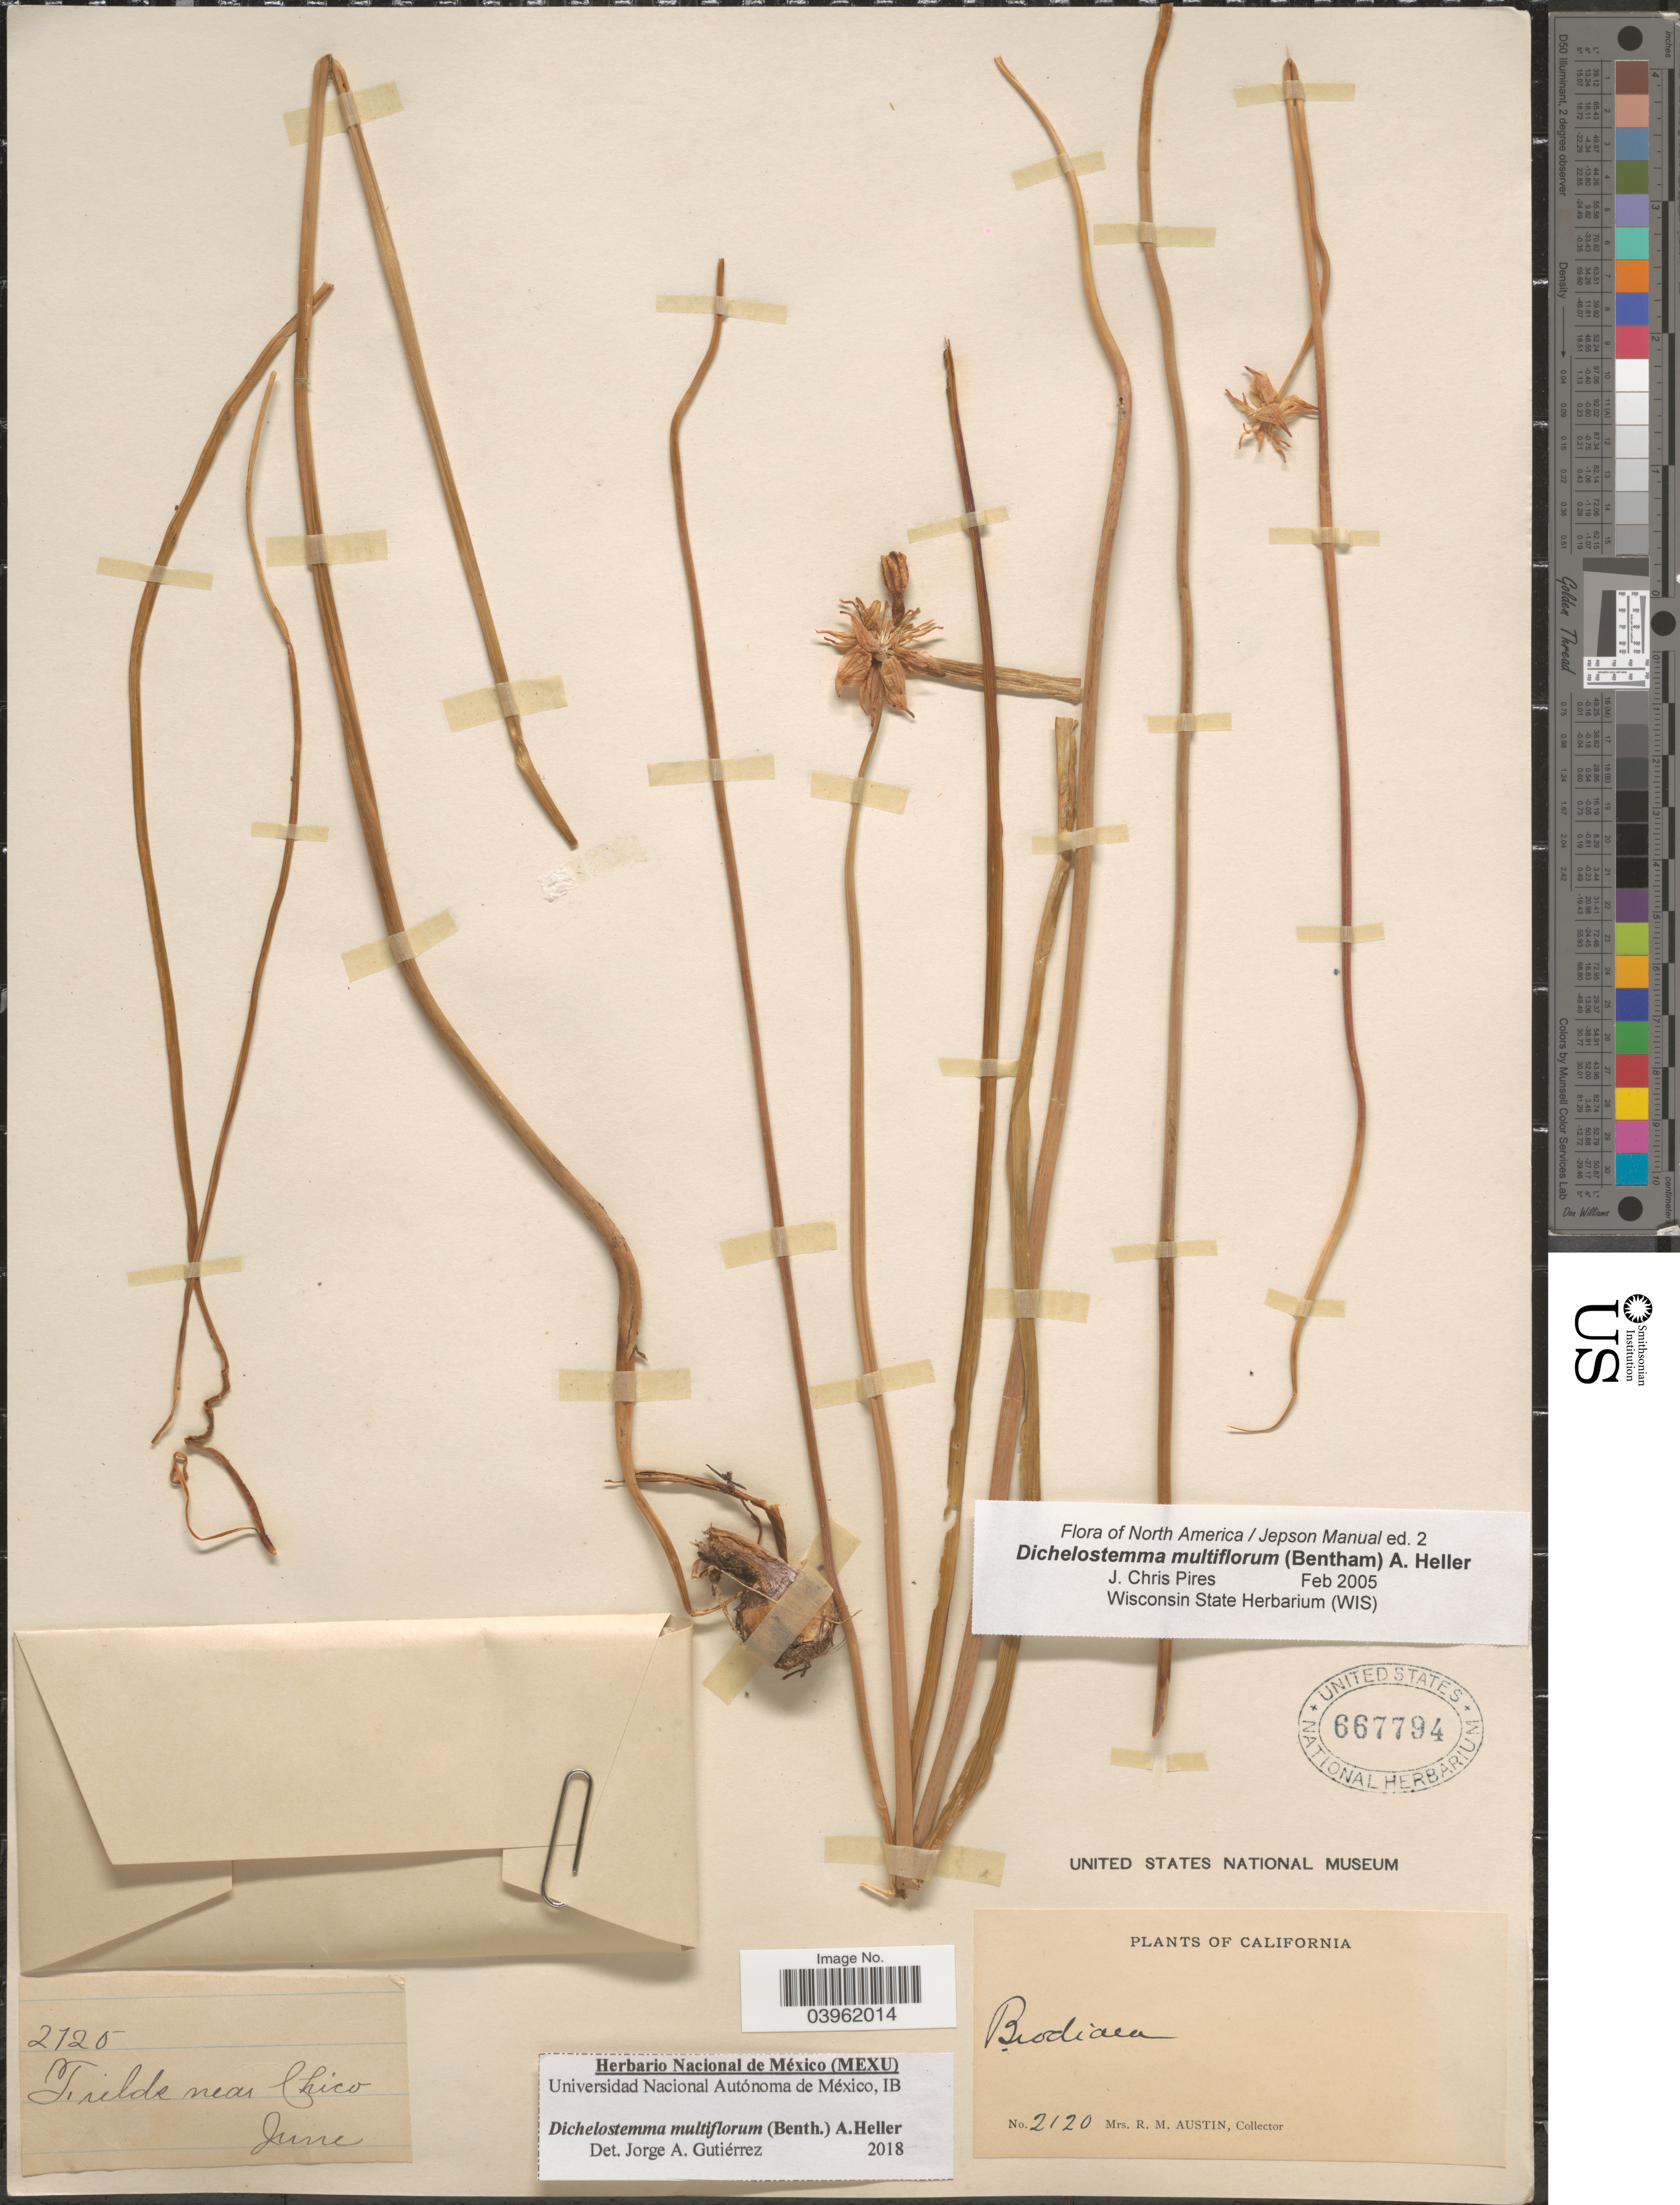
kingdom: Plantae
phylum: Tracheophyta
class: Liliopsida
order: Asparagales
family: Asparagaceae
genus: Dichelostemma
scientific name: Dichelostemma multiflorum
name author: (Benth.) A. Heller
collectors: R. Austin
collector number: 2120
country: United States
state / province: California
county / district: Butte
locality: Fields near Chico.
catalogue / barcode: US 667794